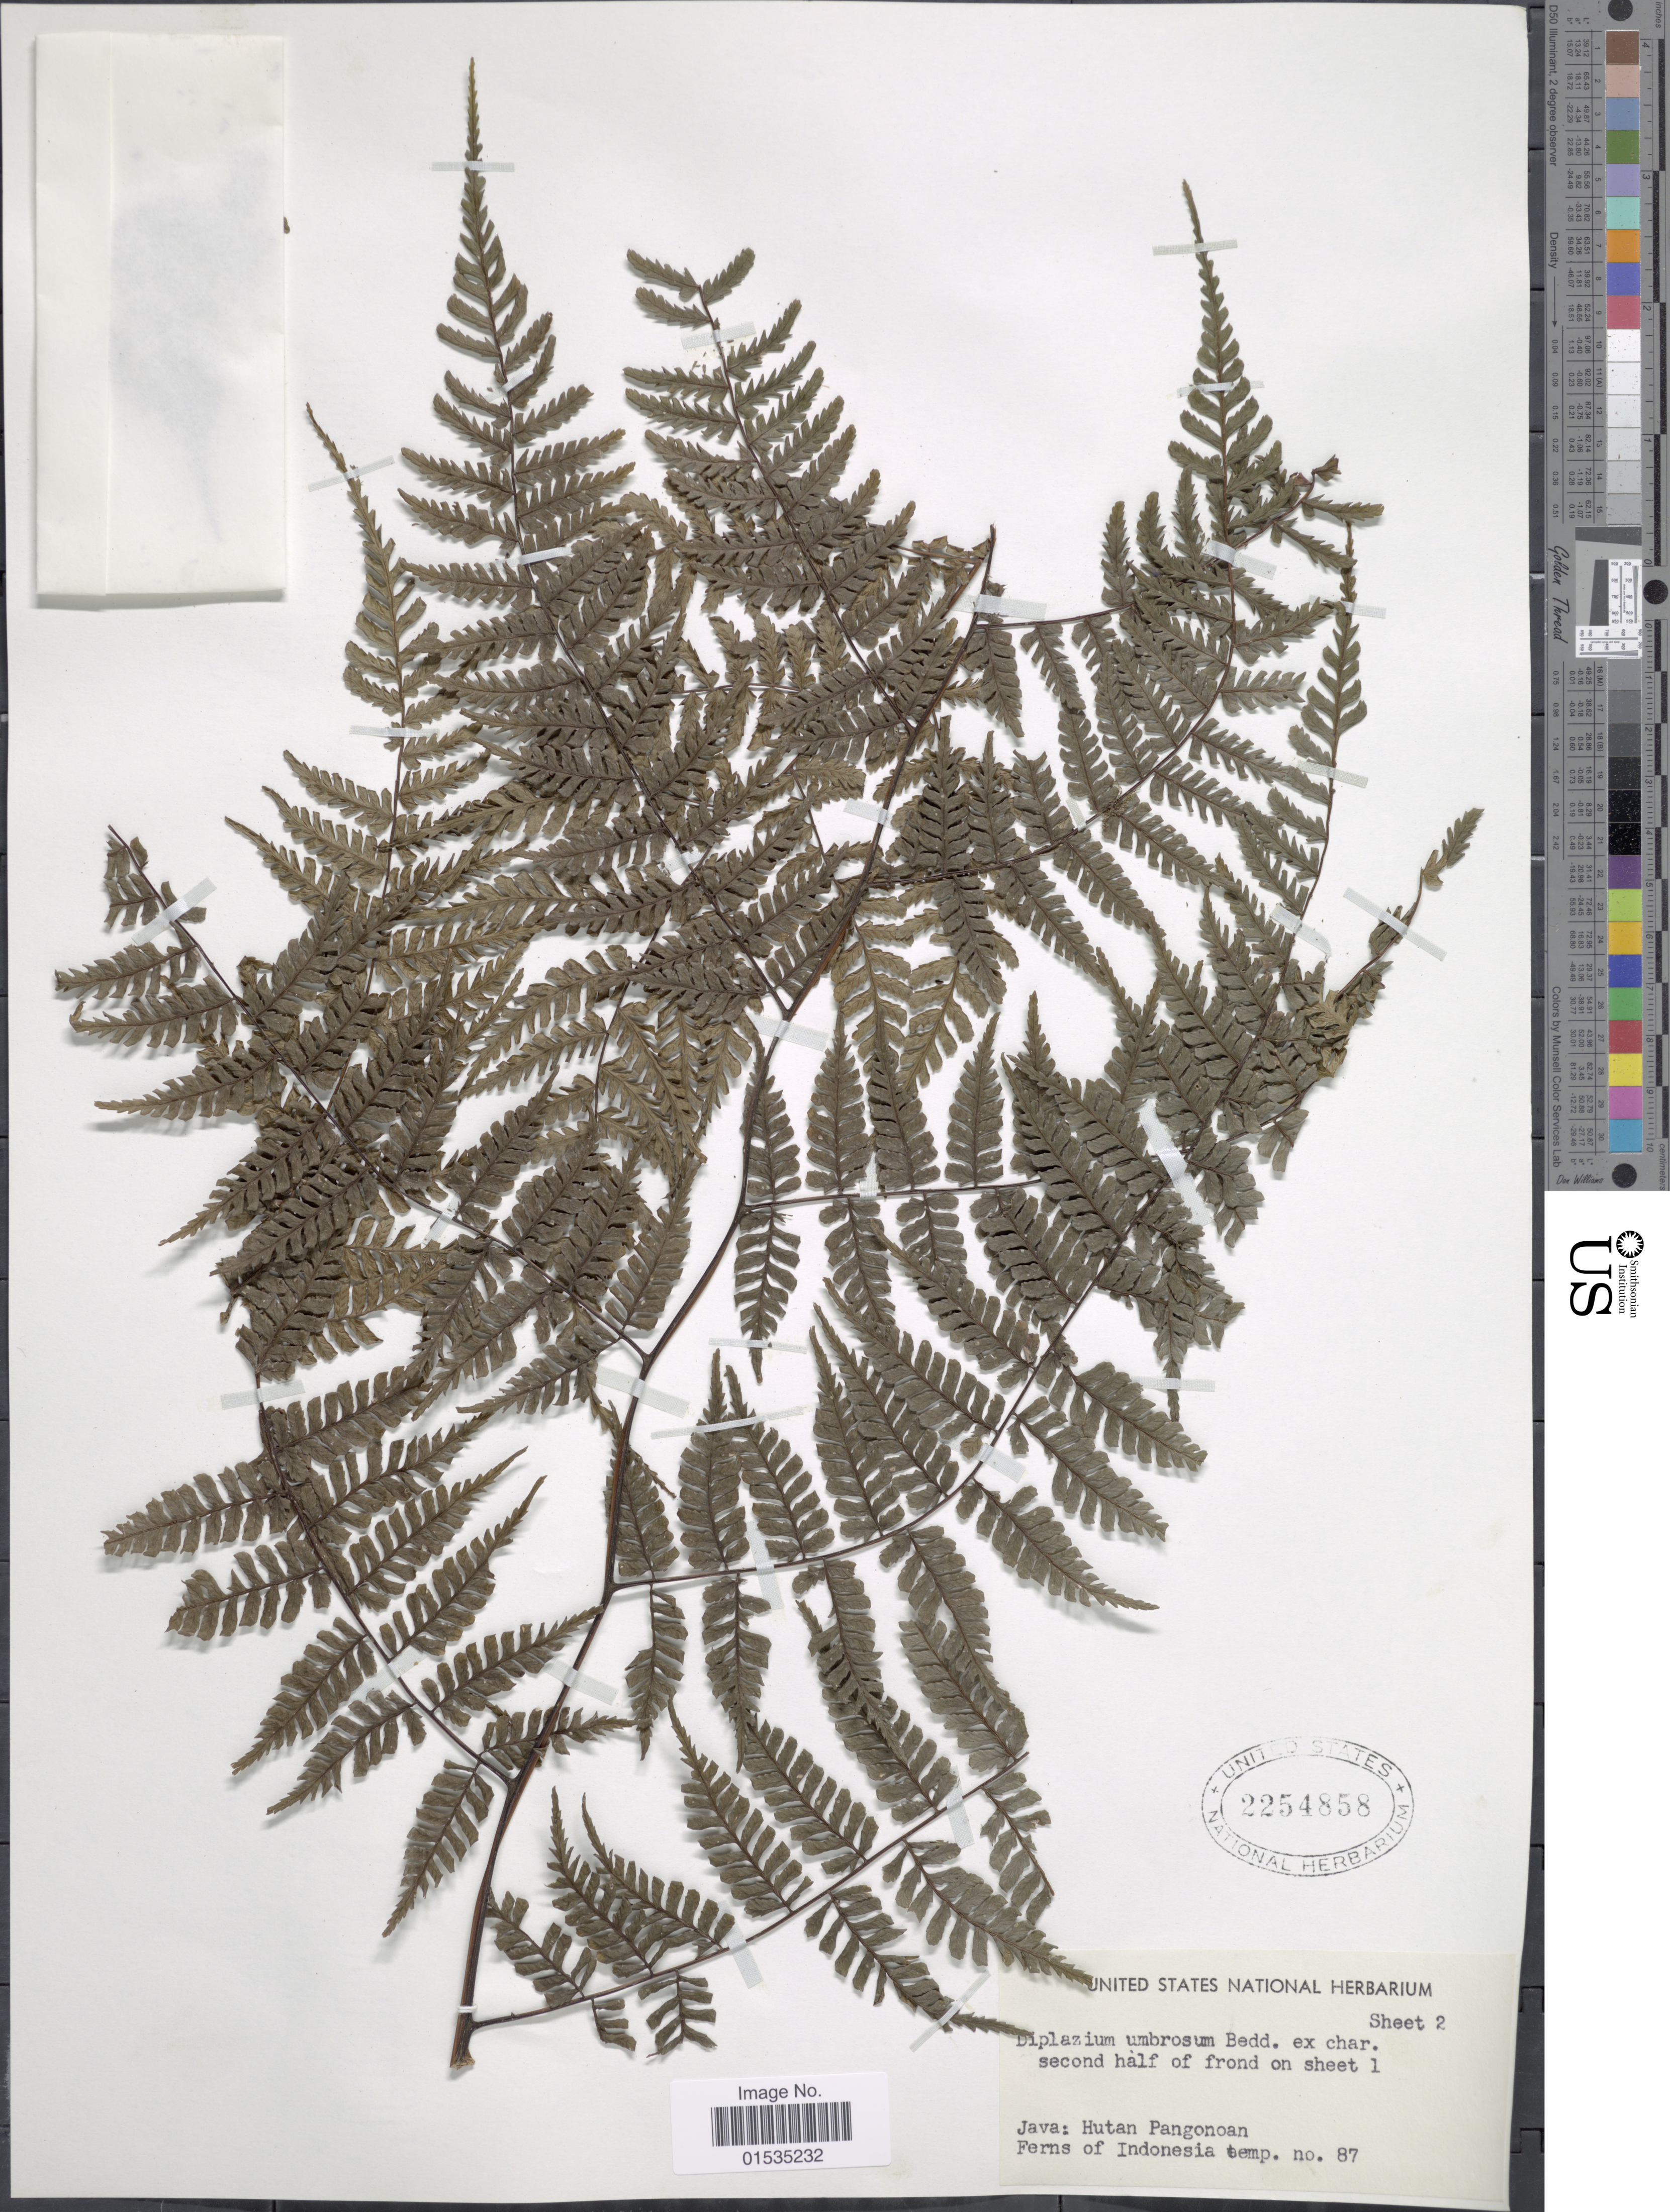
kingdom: Plantae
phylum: Tracheophyta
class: Polypodiopsida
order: Polypodiales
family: Athyriaceae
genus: Diplazium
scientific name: Diplazium umbrosum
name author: Willd.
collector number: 87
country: Indonesia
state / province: Java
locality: Hutan Pangonoan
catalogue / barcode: US 2254858